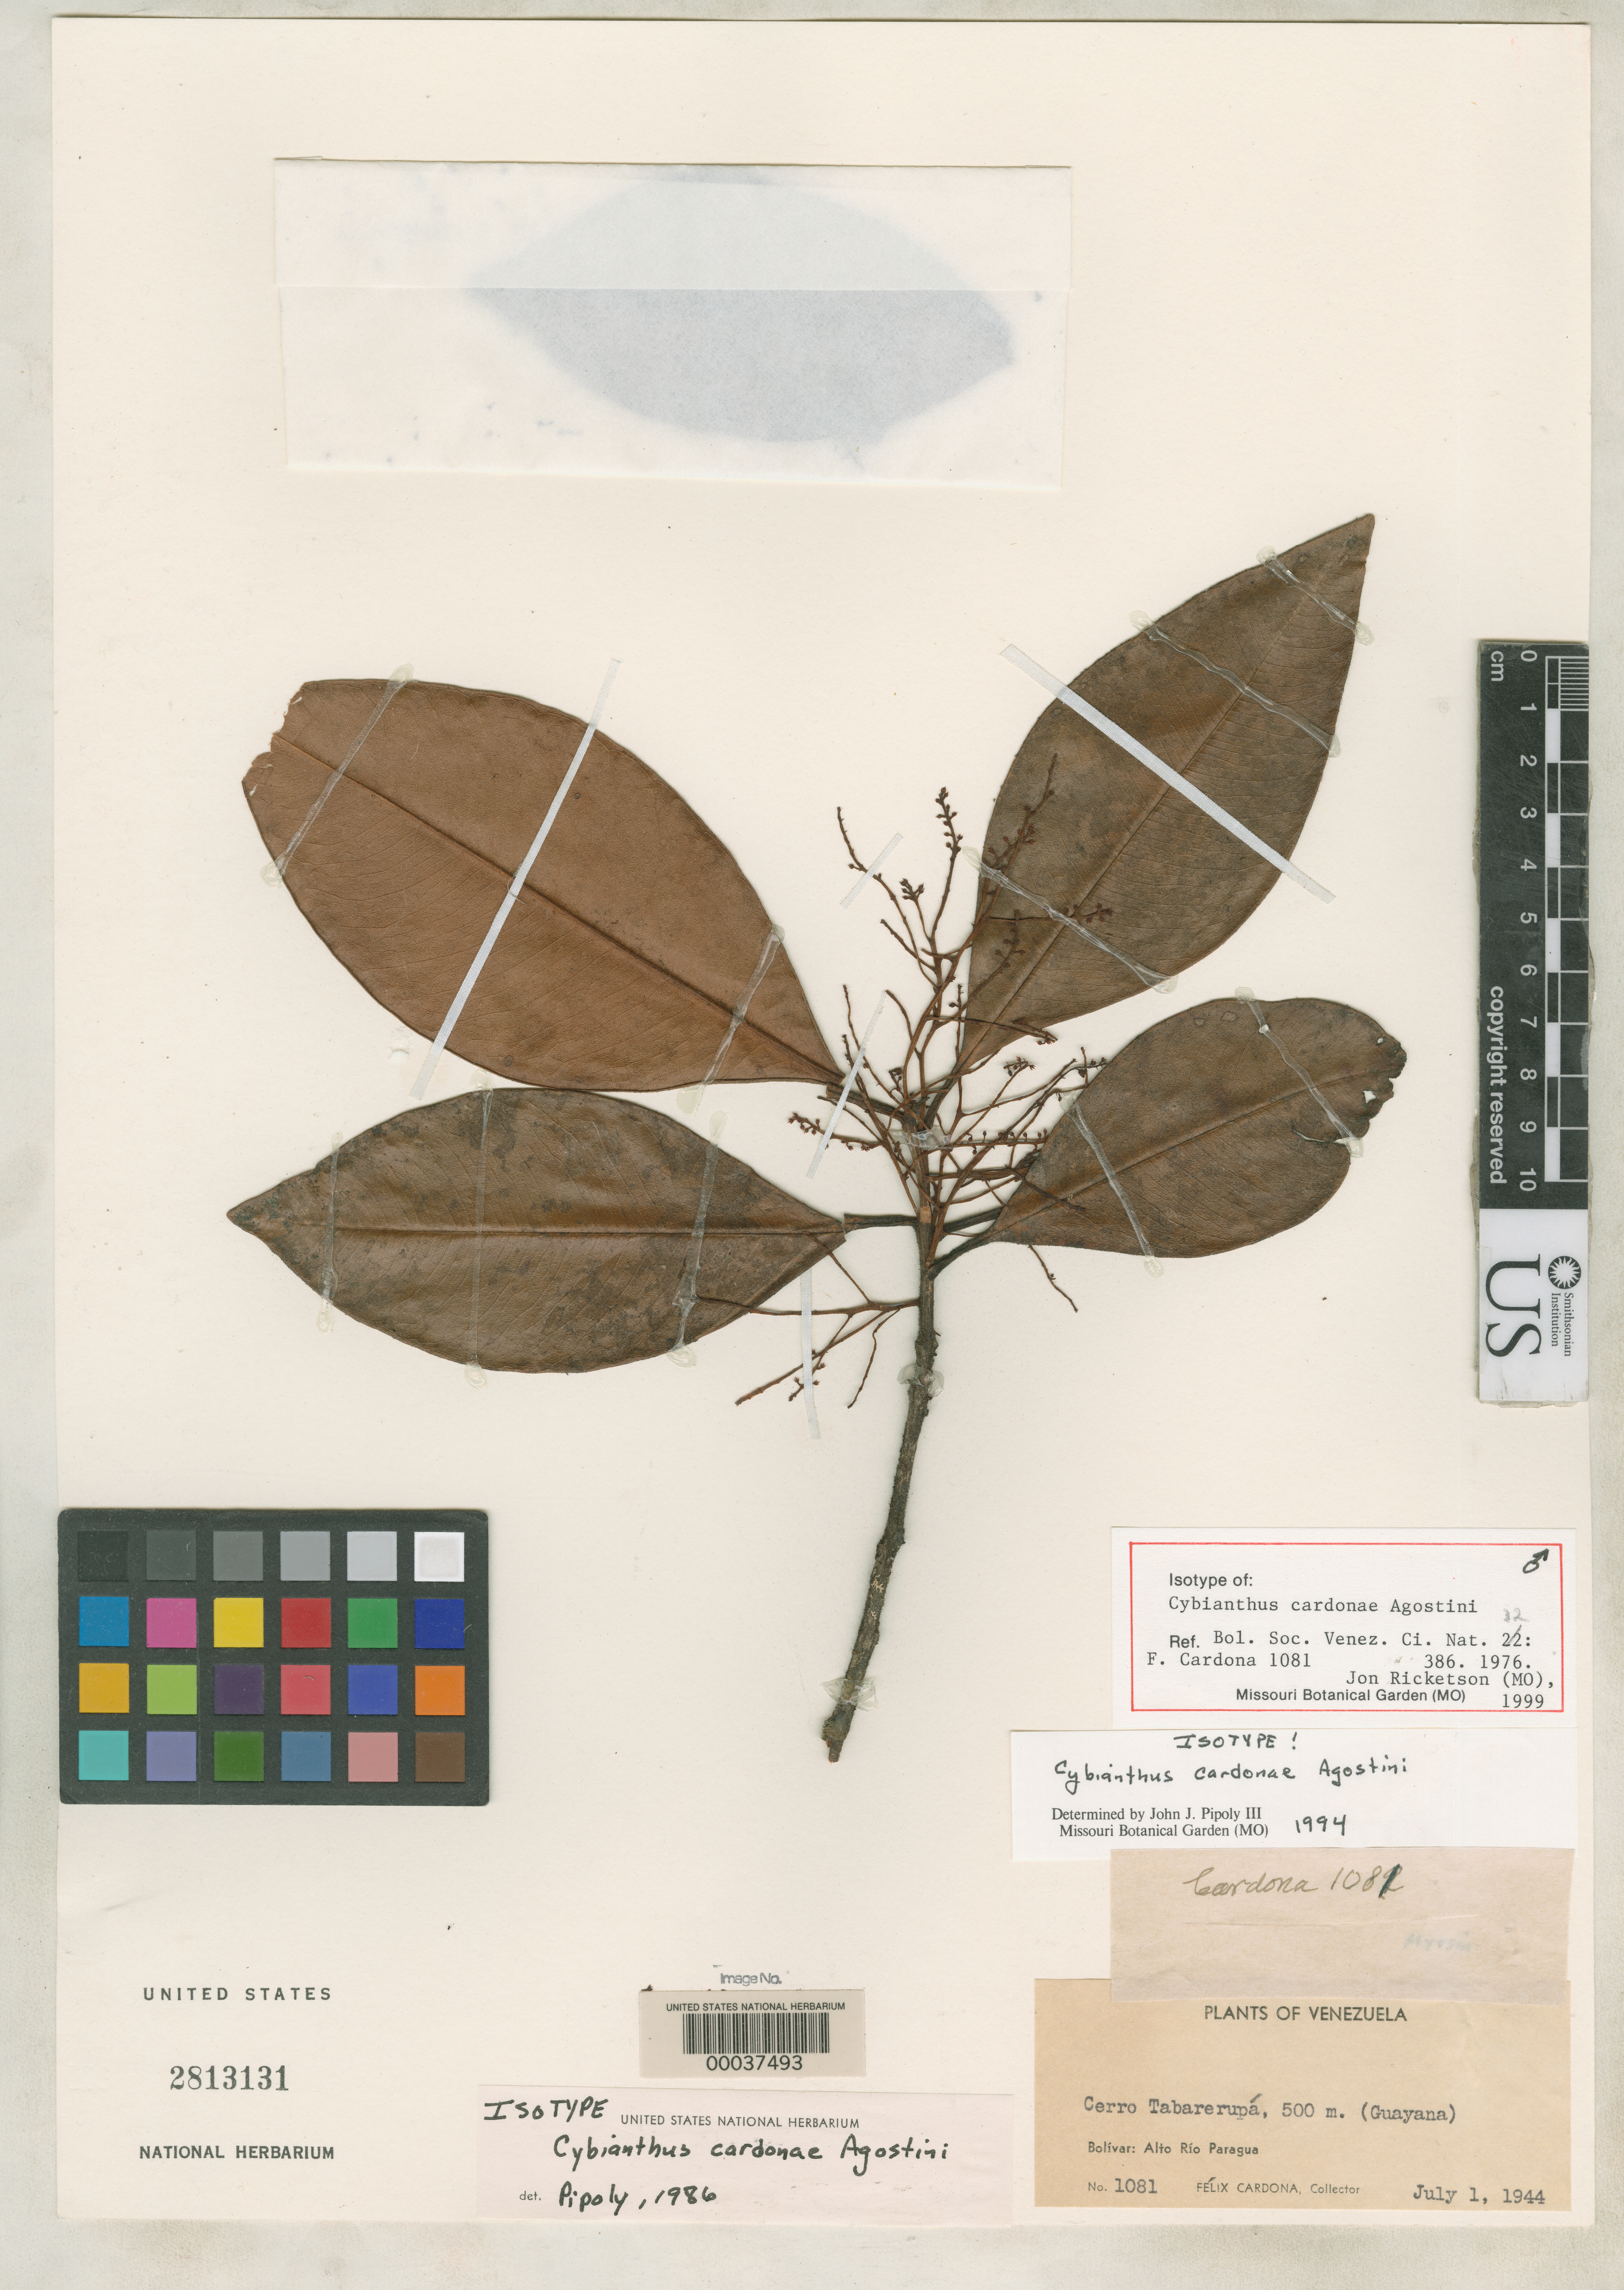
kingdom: Plantae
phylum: Tracheophyta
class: Magnoliopsida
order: Ericales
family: Primulaceae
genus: Cybianthus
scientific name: Cybianthus cardonae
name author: G. Agostini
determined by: Pipoly, J. J., III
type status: Isotype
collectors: F. Cardona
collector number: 1081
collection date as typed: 01 Jul 1944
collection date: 1944-07-01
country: Venezuela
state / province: Bolívar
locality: Alto Río Paragua, Cerro Tabarerupá (Guayana).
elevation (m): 500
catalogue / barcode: US 2813131